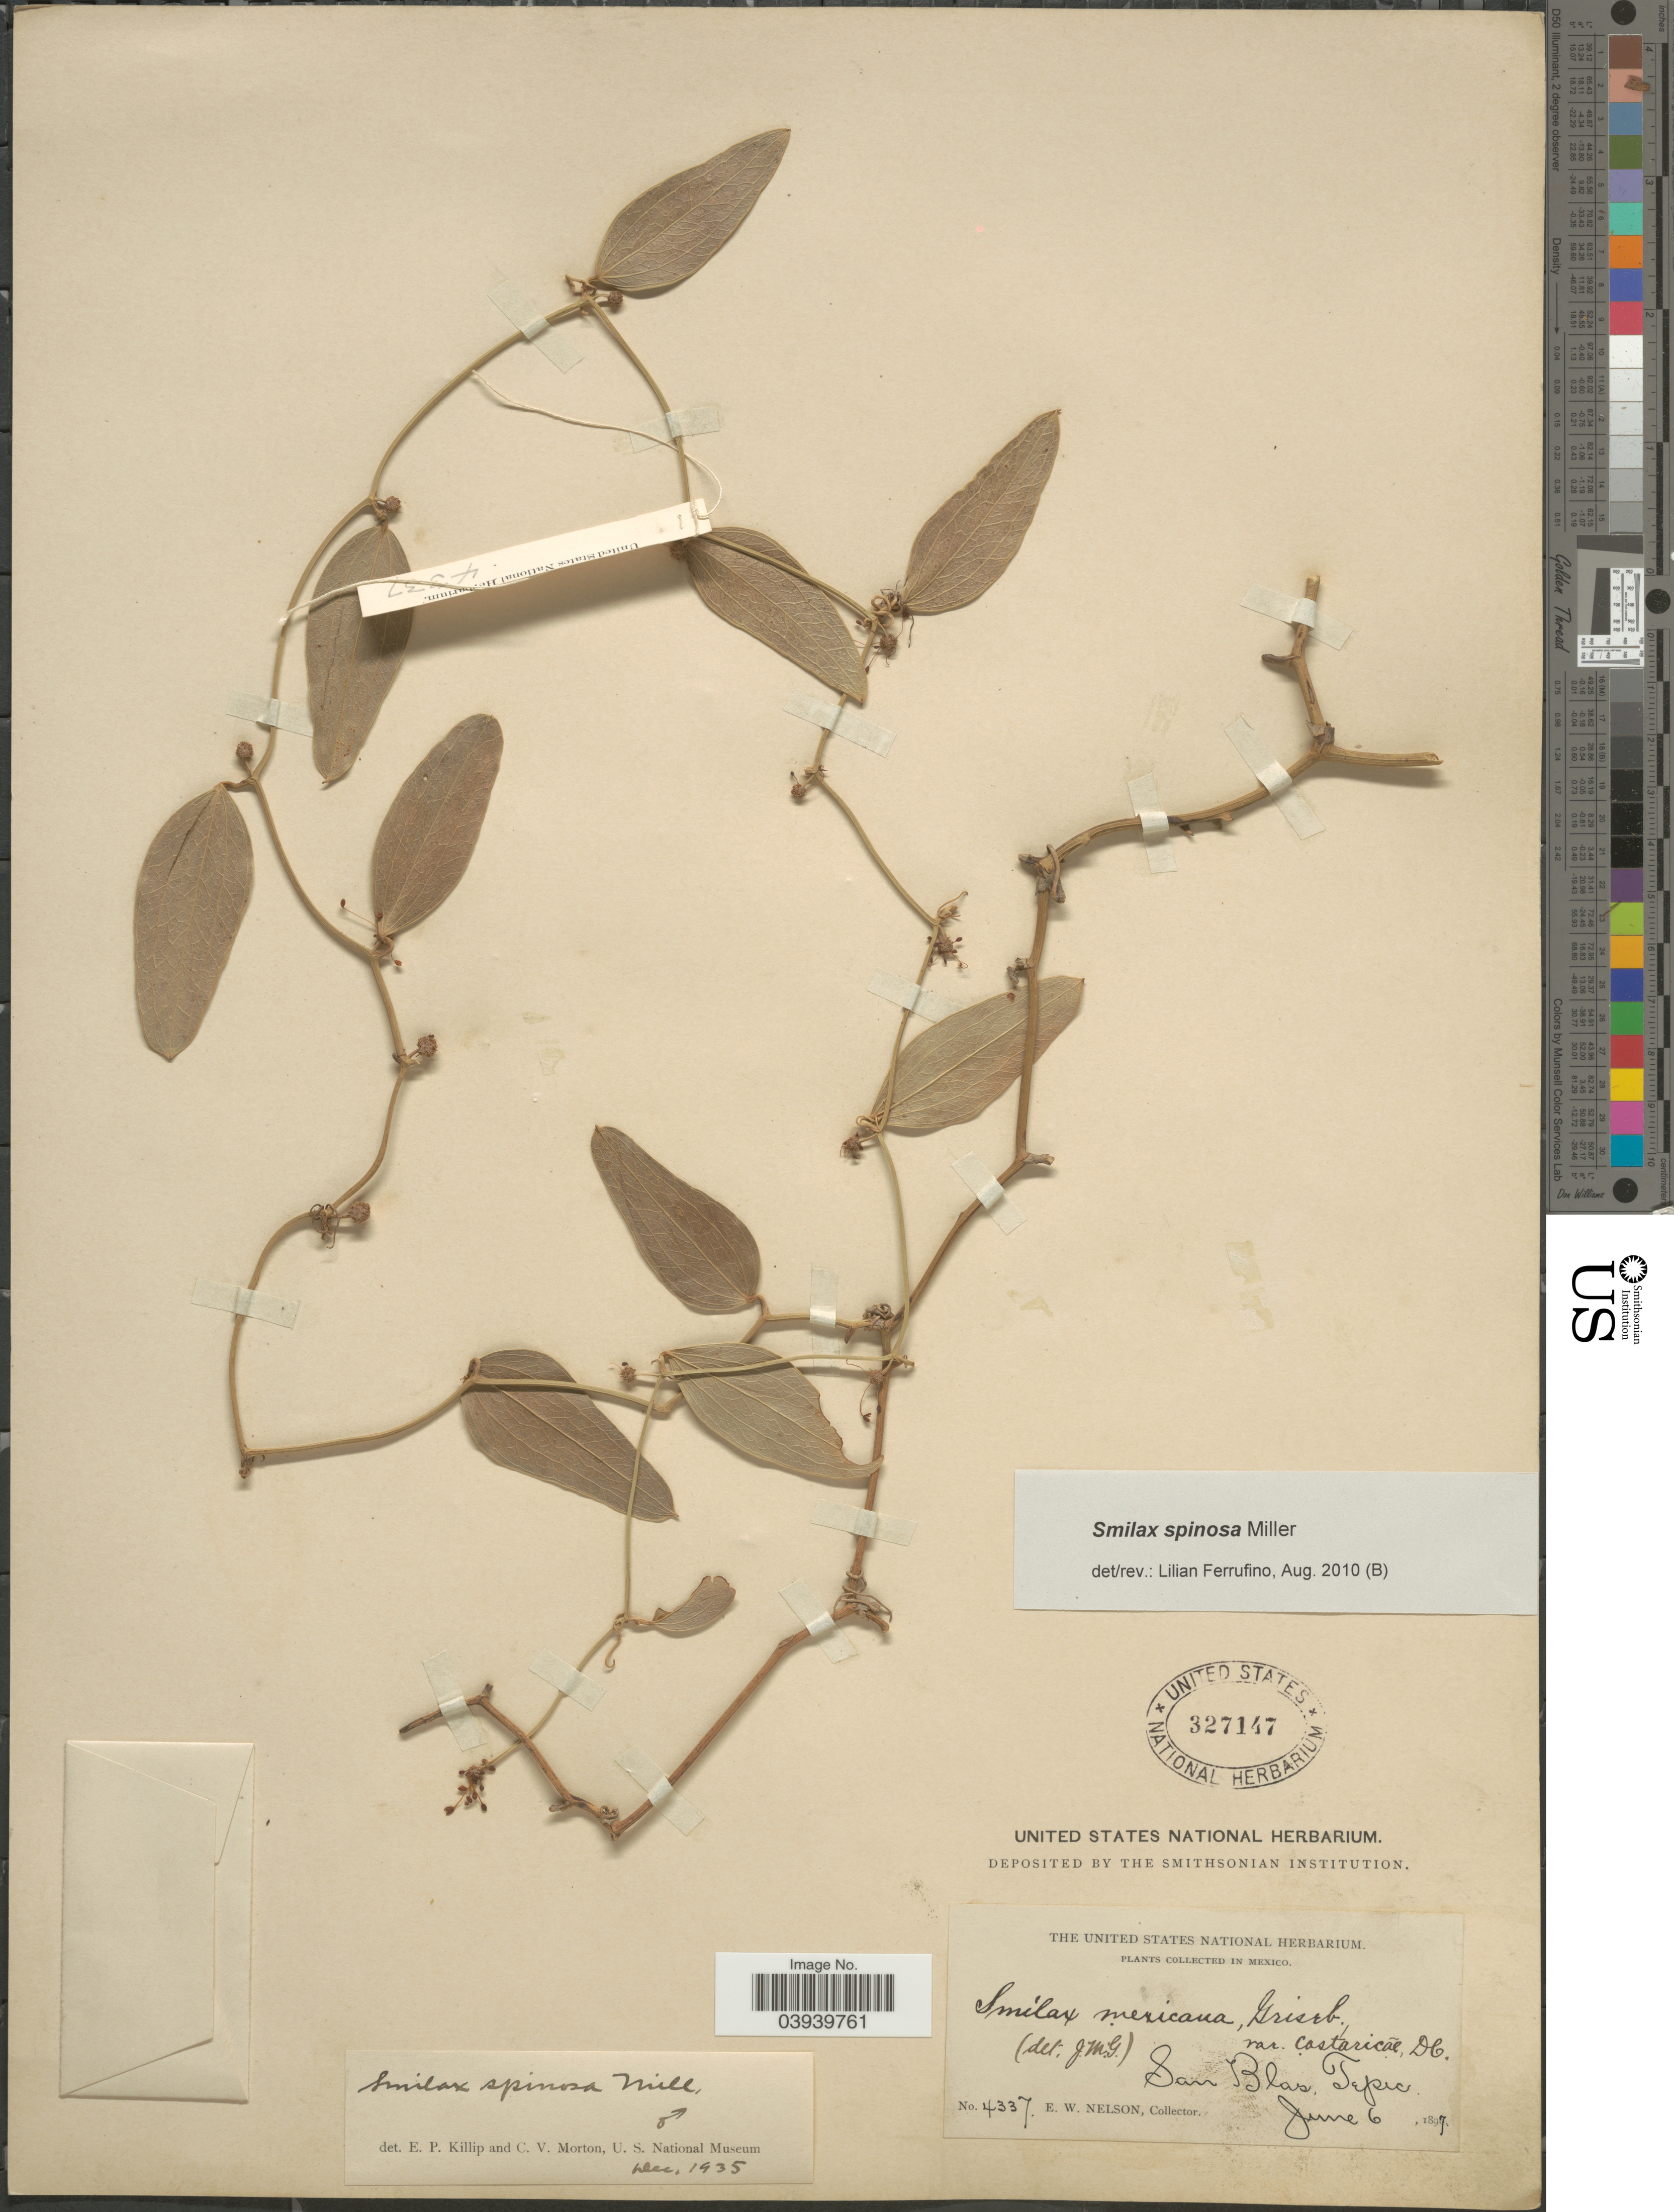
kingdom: Plantae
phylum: Tracheophyta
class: Liliopsida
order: Liliales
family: Smilacaceae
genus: Smilax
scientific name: Smilax spinosa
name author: Mill.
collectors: E. W. Nelson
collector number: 4337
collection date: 1897-06-06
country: Mexico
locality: San Blas, Tepic.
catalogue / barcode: US 327147